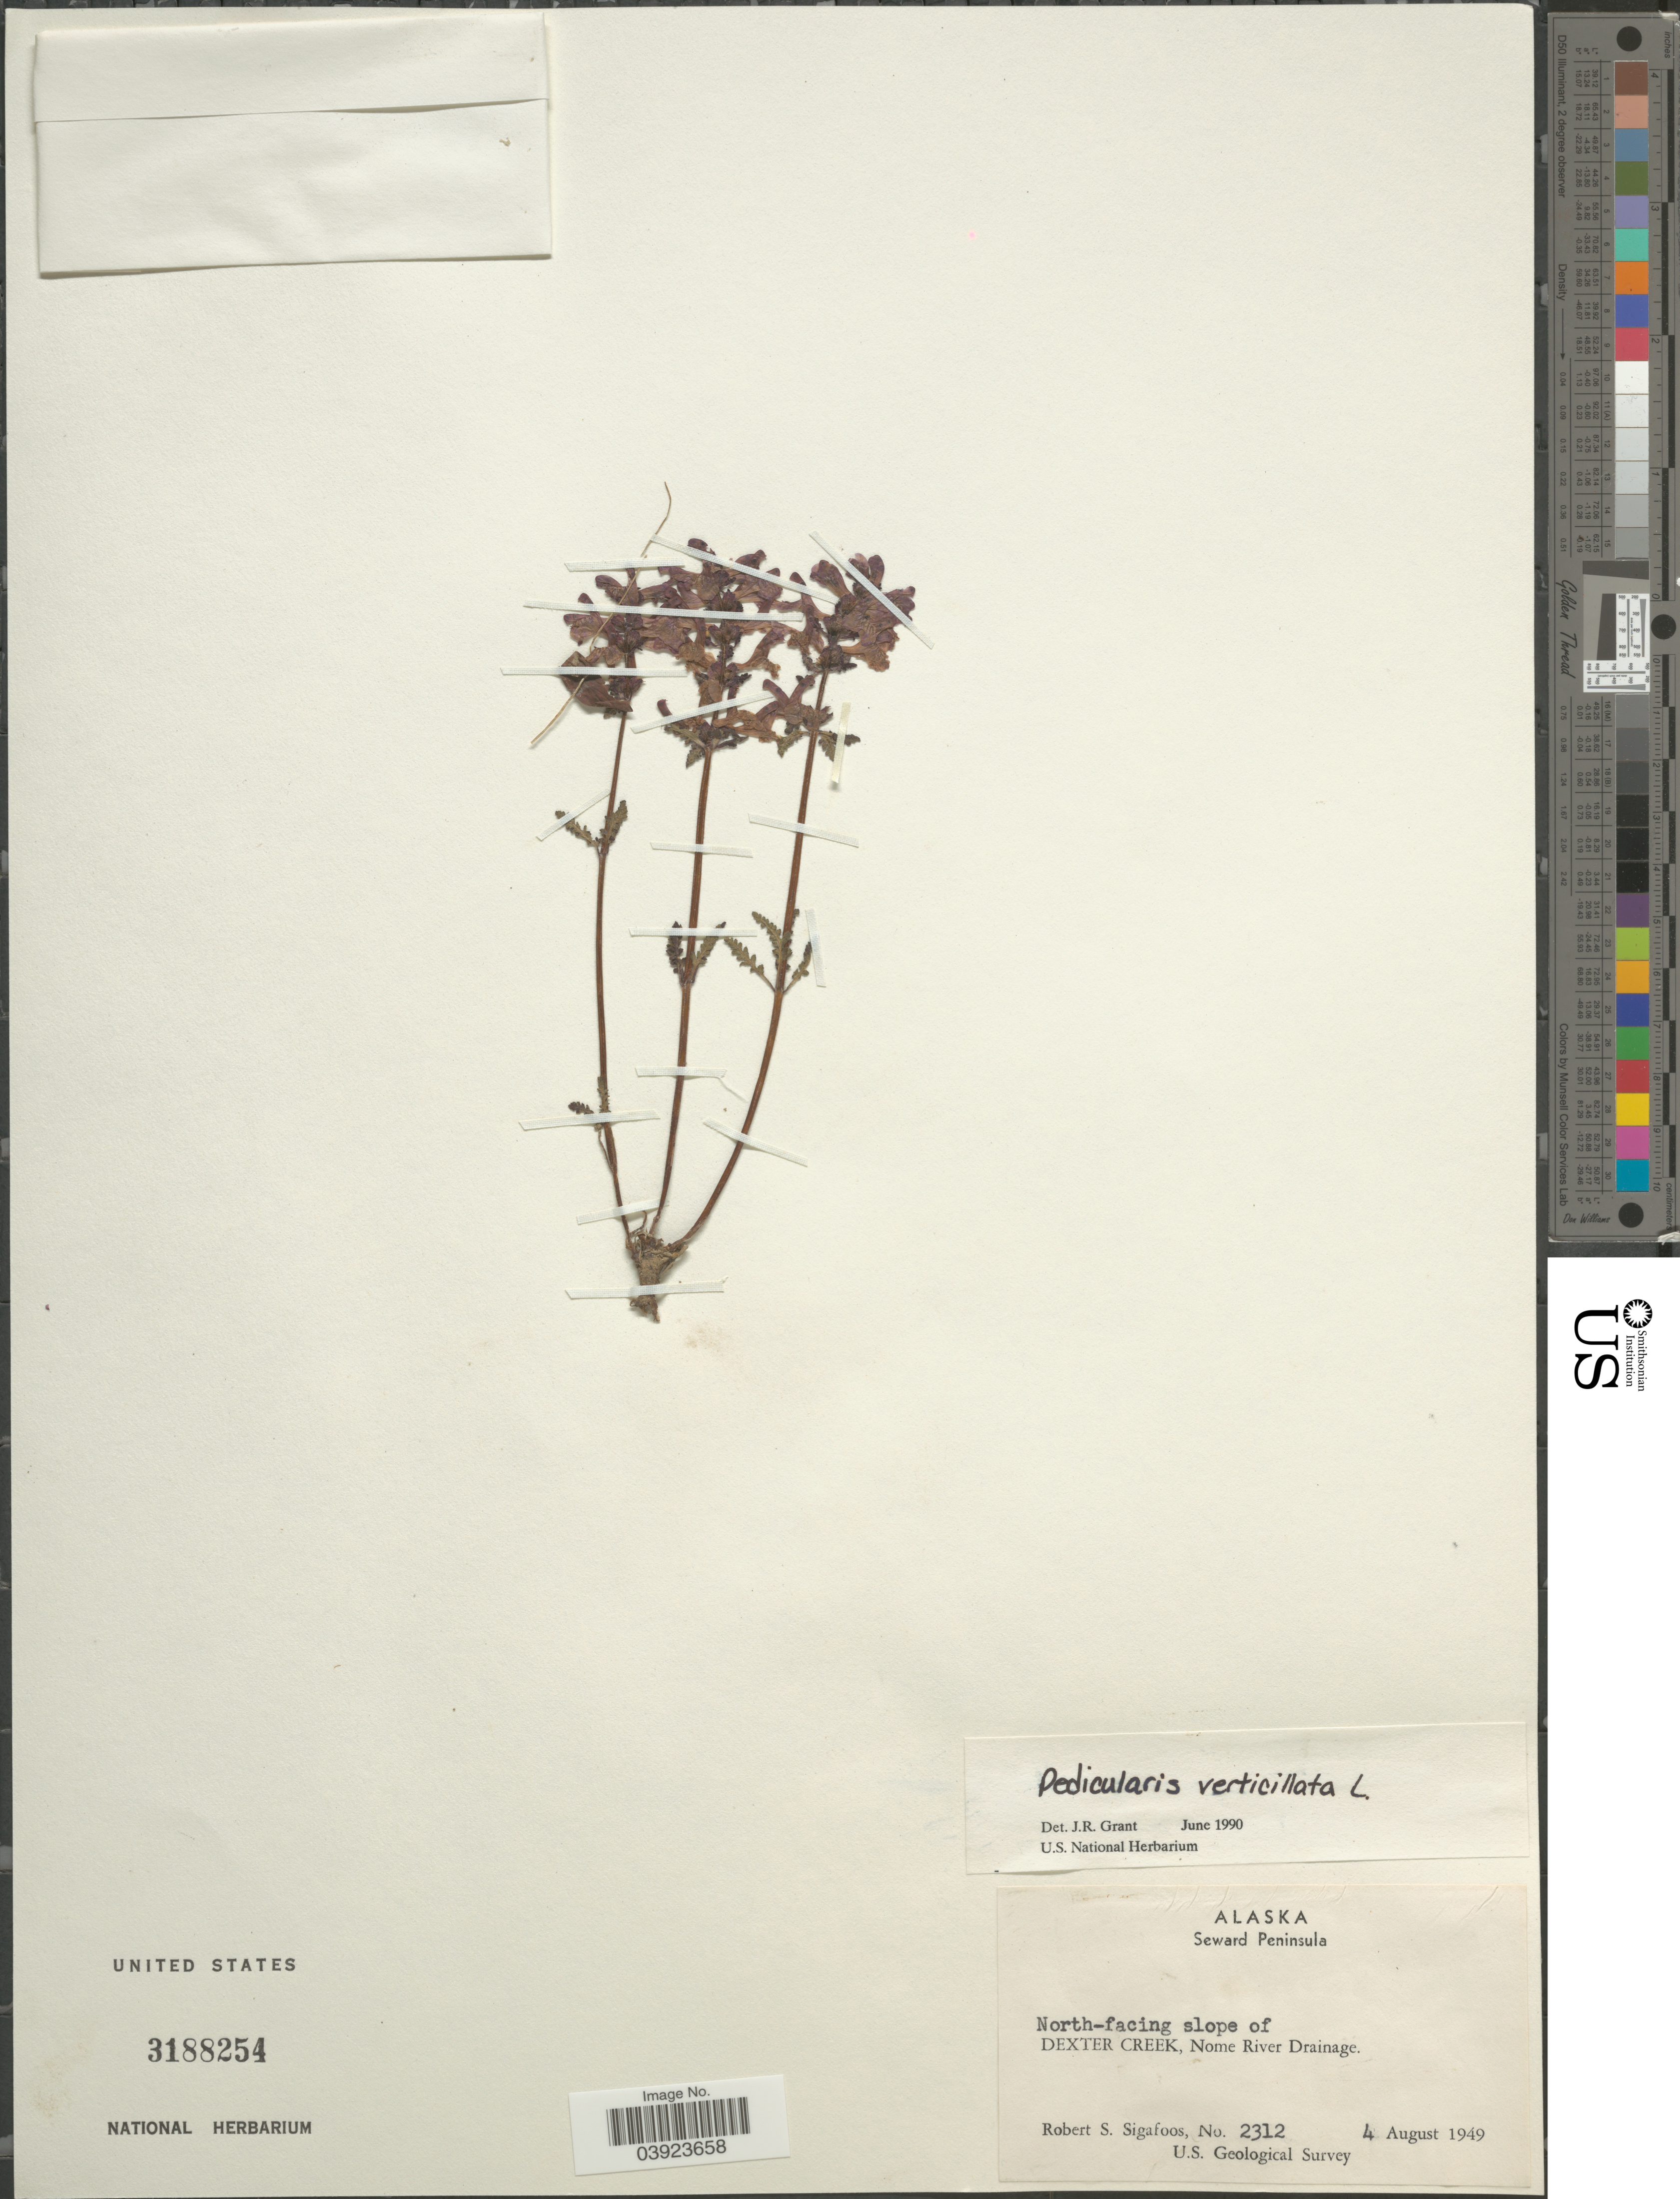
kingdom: Plantae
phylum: Tracheophyta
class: Magnoliopsida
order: Lamiales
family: Orobanchaceae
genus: Pedicularis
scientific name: Pedicularis verticillata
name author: L.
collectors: R. Sigafoos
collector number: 2312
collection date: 1949-08-04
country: United States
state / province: Alaska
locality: Seward Peninsula. North-facing slope of Dexter Creek, Nome River Drainage.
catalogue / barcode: US 3188254